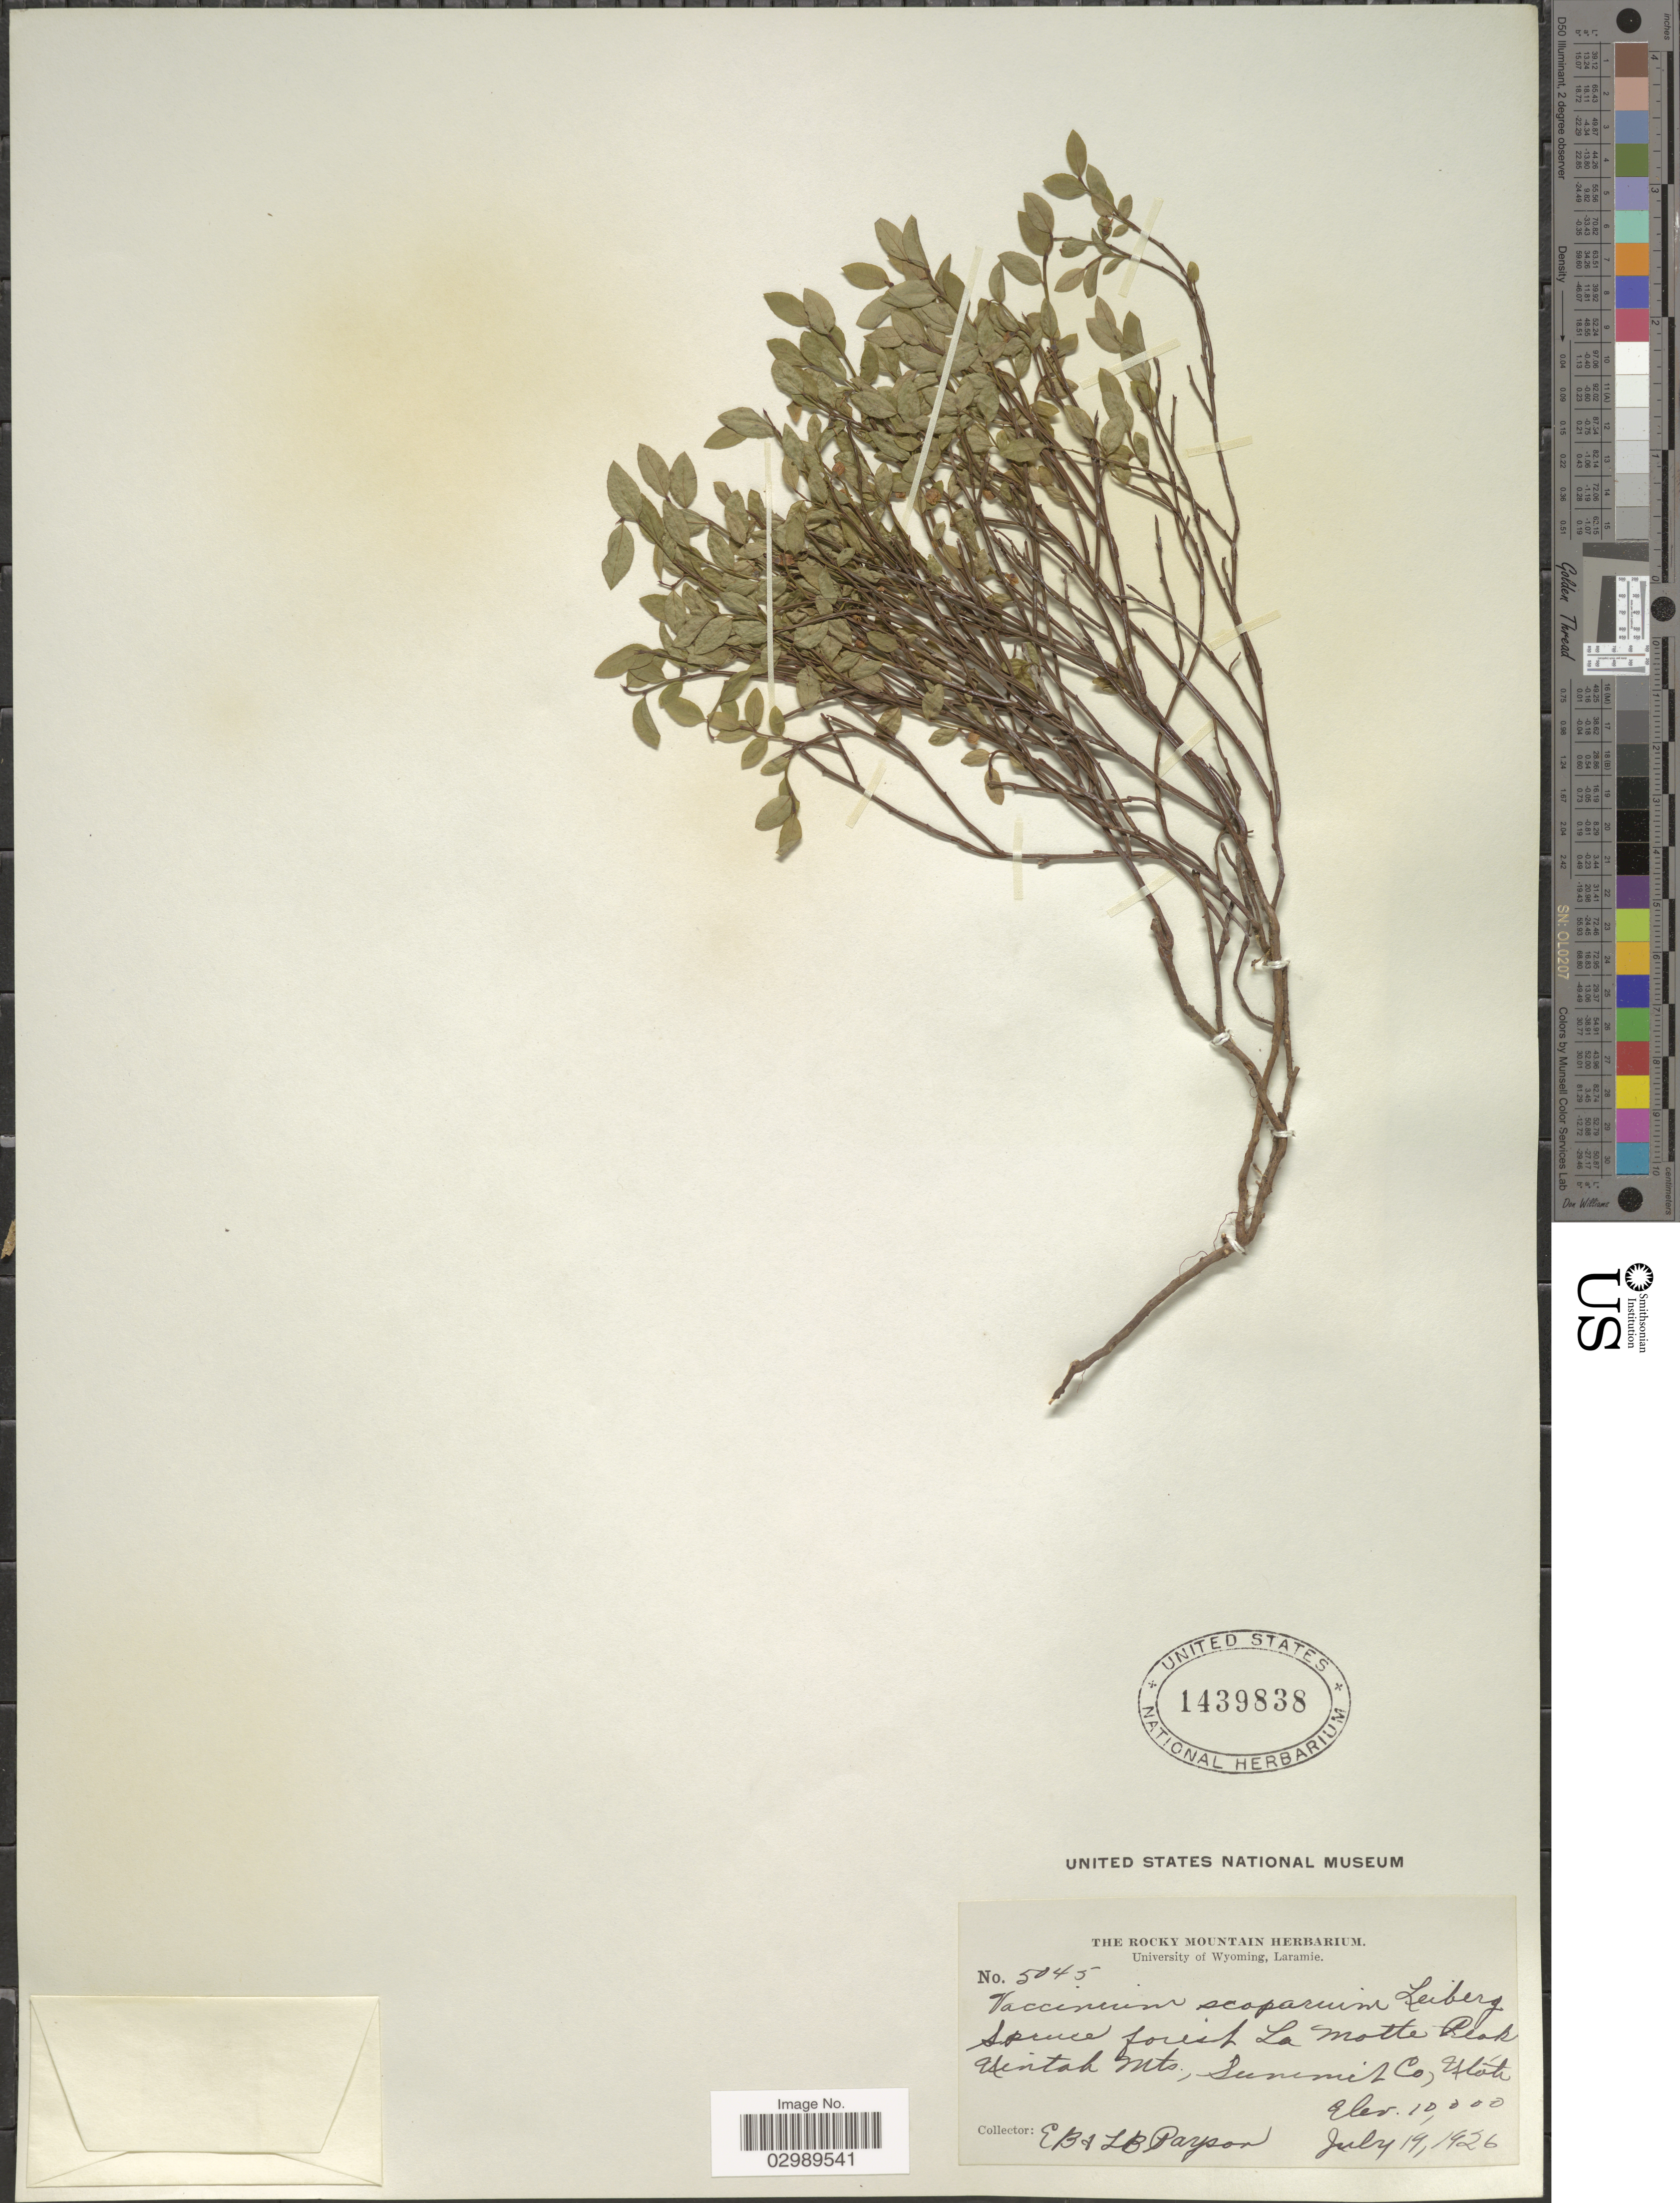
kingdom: Plantae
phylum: Tracheophyta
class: Magnoliopsida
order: Ericales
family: Ericaceae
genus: Vaccinium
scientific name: Vaccinium scoparium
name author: Leiberg ex Coville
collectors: E. B. Payson & L. Payson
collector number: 5045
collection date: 1926-07-19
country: United States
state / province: Utah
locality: La Motte Peak, Uintah Mts., Summit Co.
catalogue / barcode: US 1439838